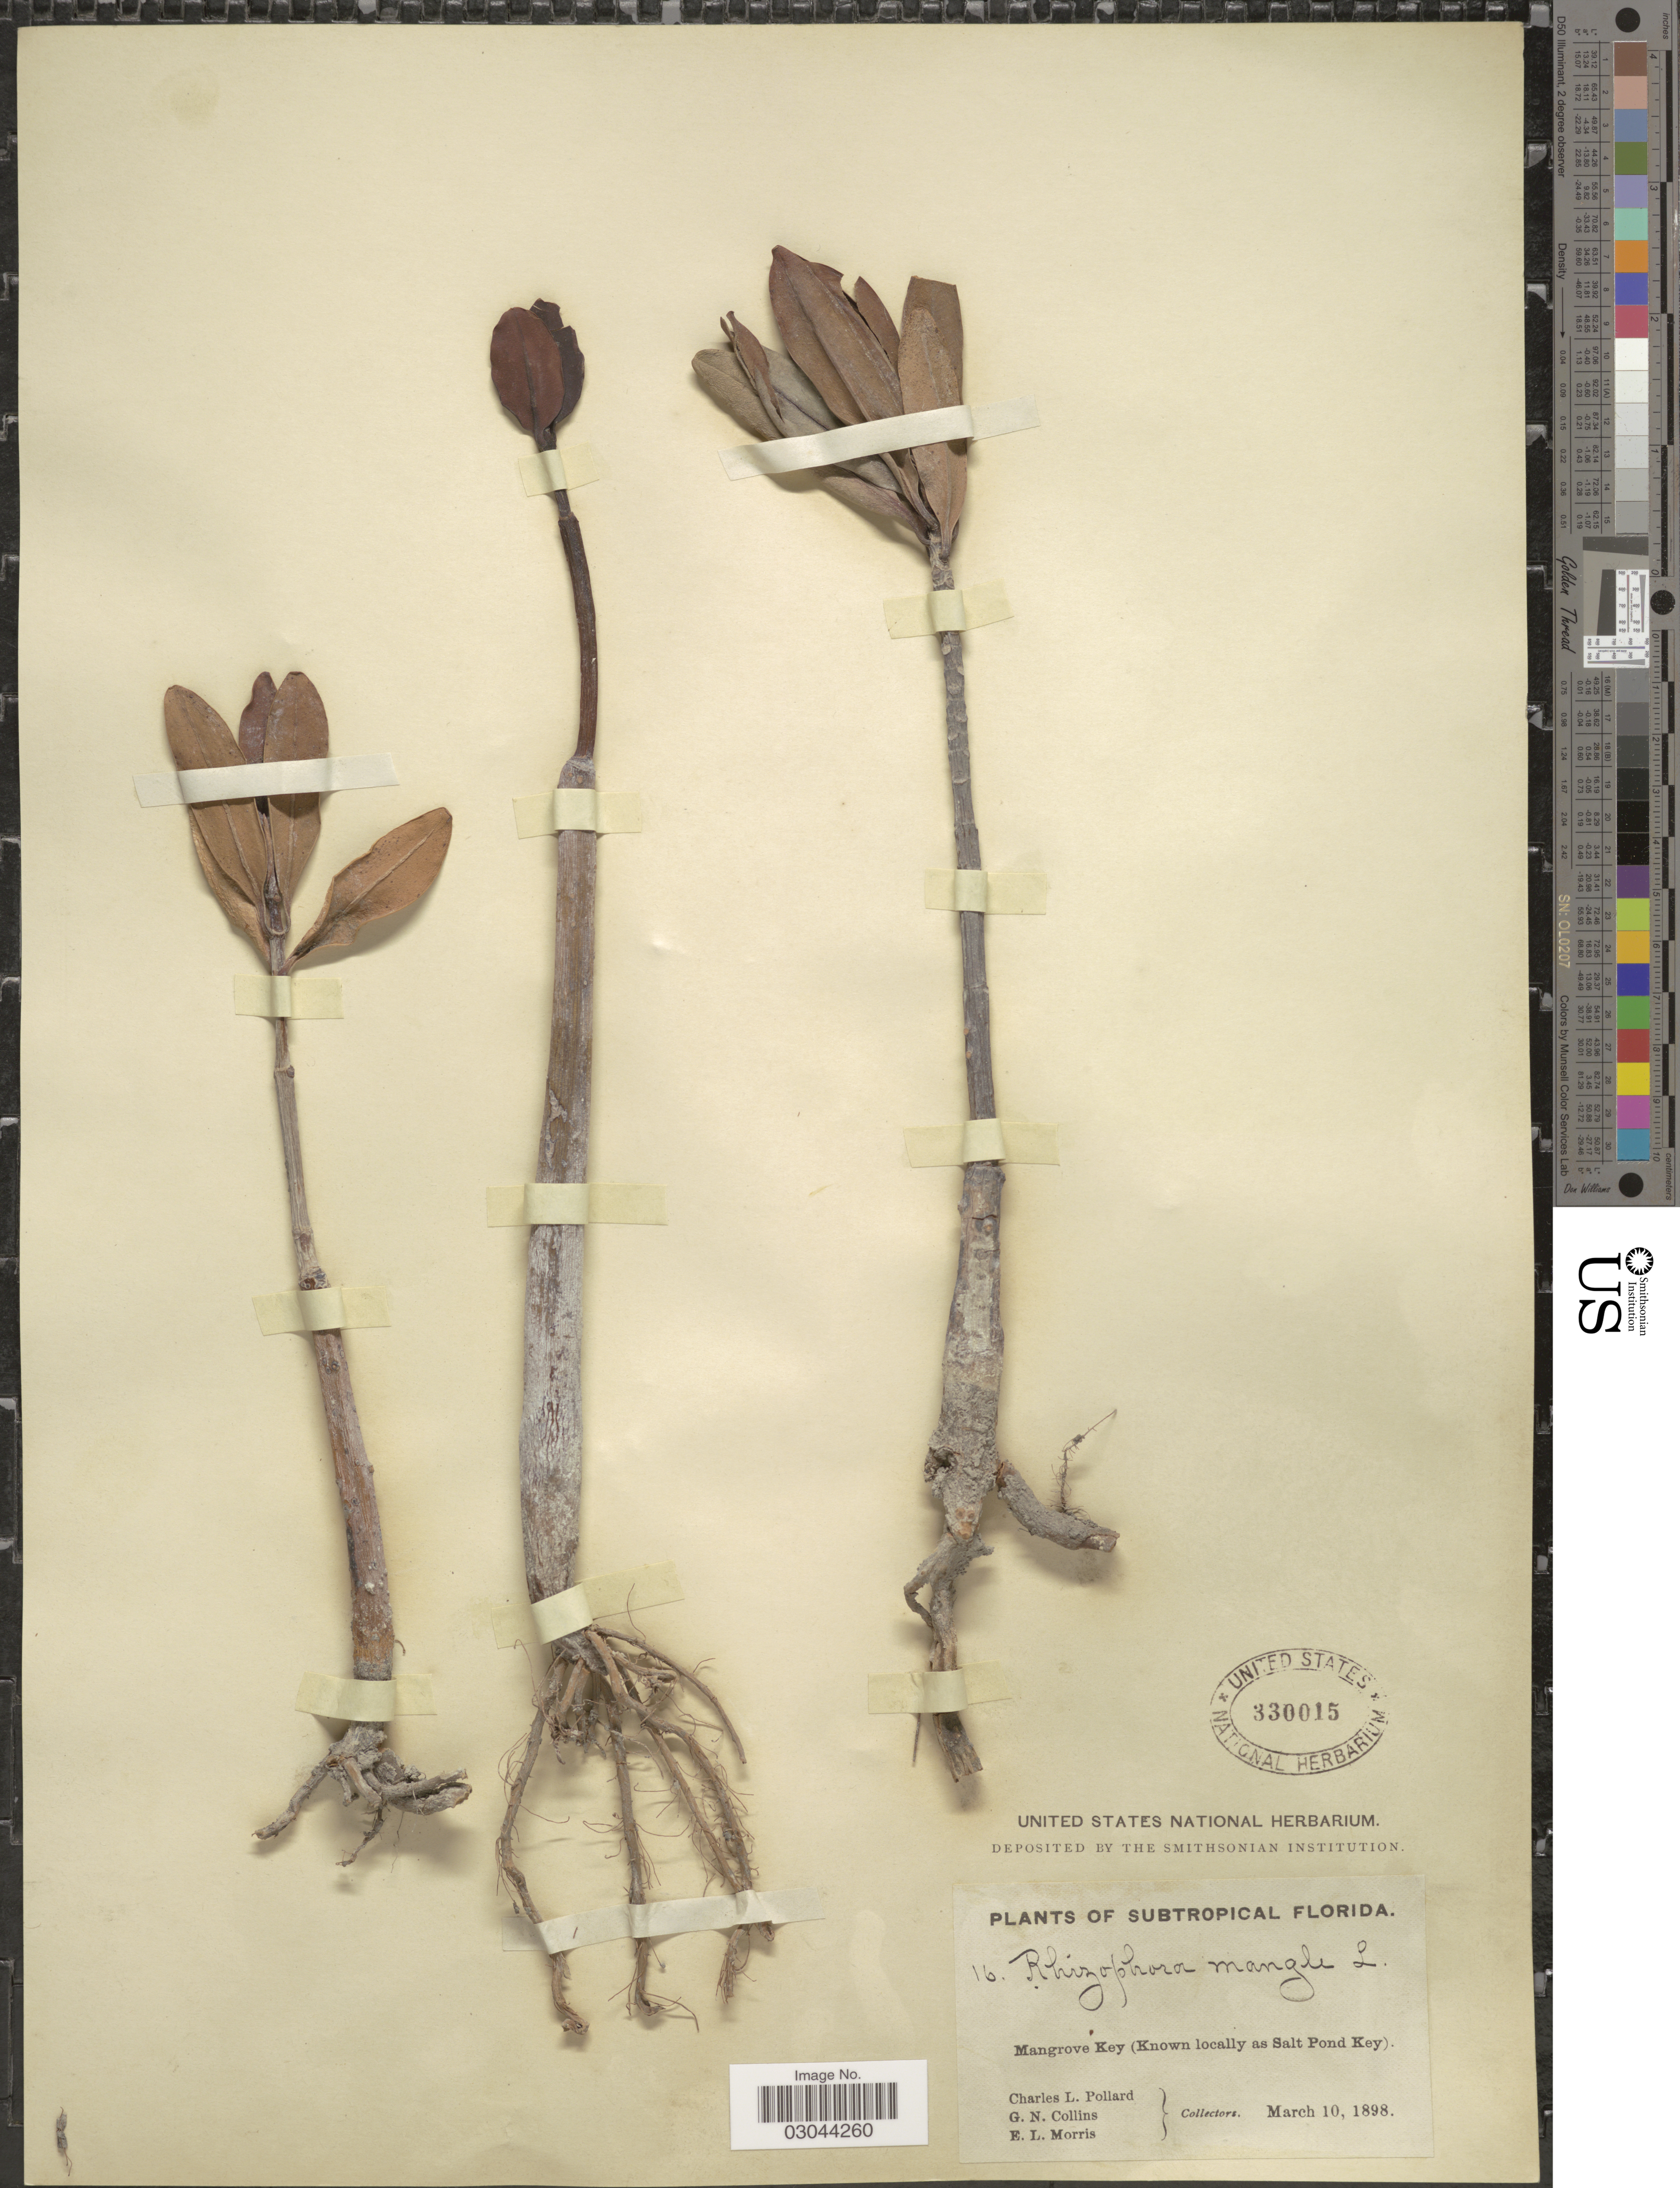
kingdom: Plantae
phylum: Tracheophyta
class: Magnoliopsida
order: Malpighiales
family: Rhizophoraceae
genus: Rhizophora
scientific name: Rhizophora mangle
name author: L.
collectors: C. L. Pollard, G. Collins & E. Morris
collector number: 16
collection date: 1898-03-10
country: United States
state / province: Florida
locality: Subtropical Florida. Mangrove Key (Known locally as Salt Pond Key).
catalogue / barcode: US 330015